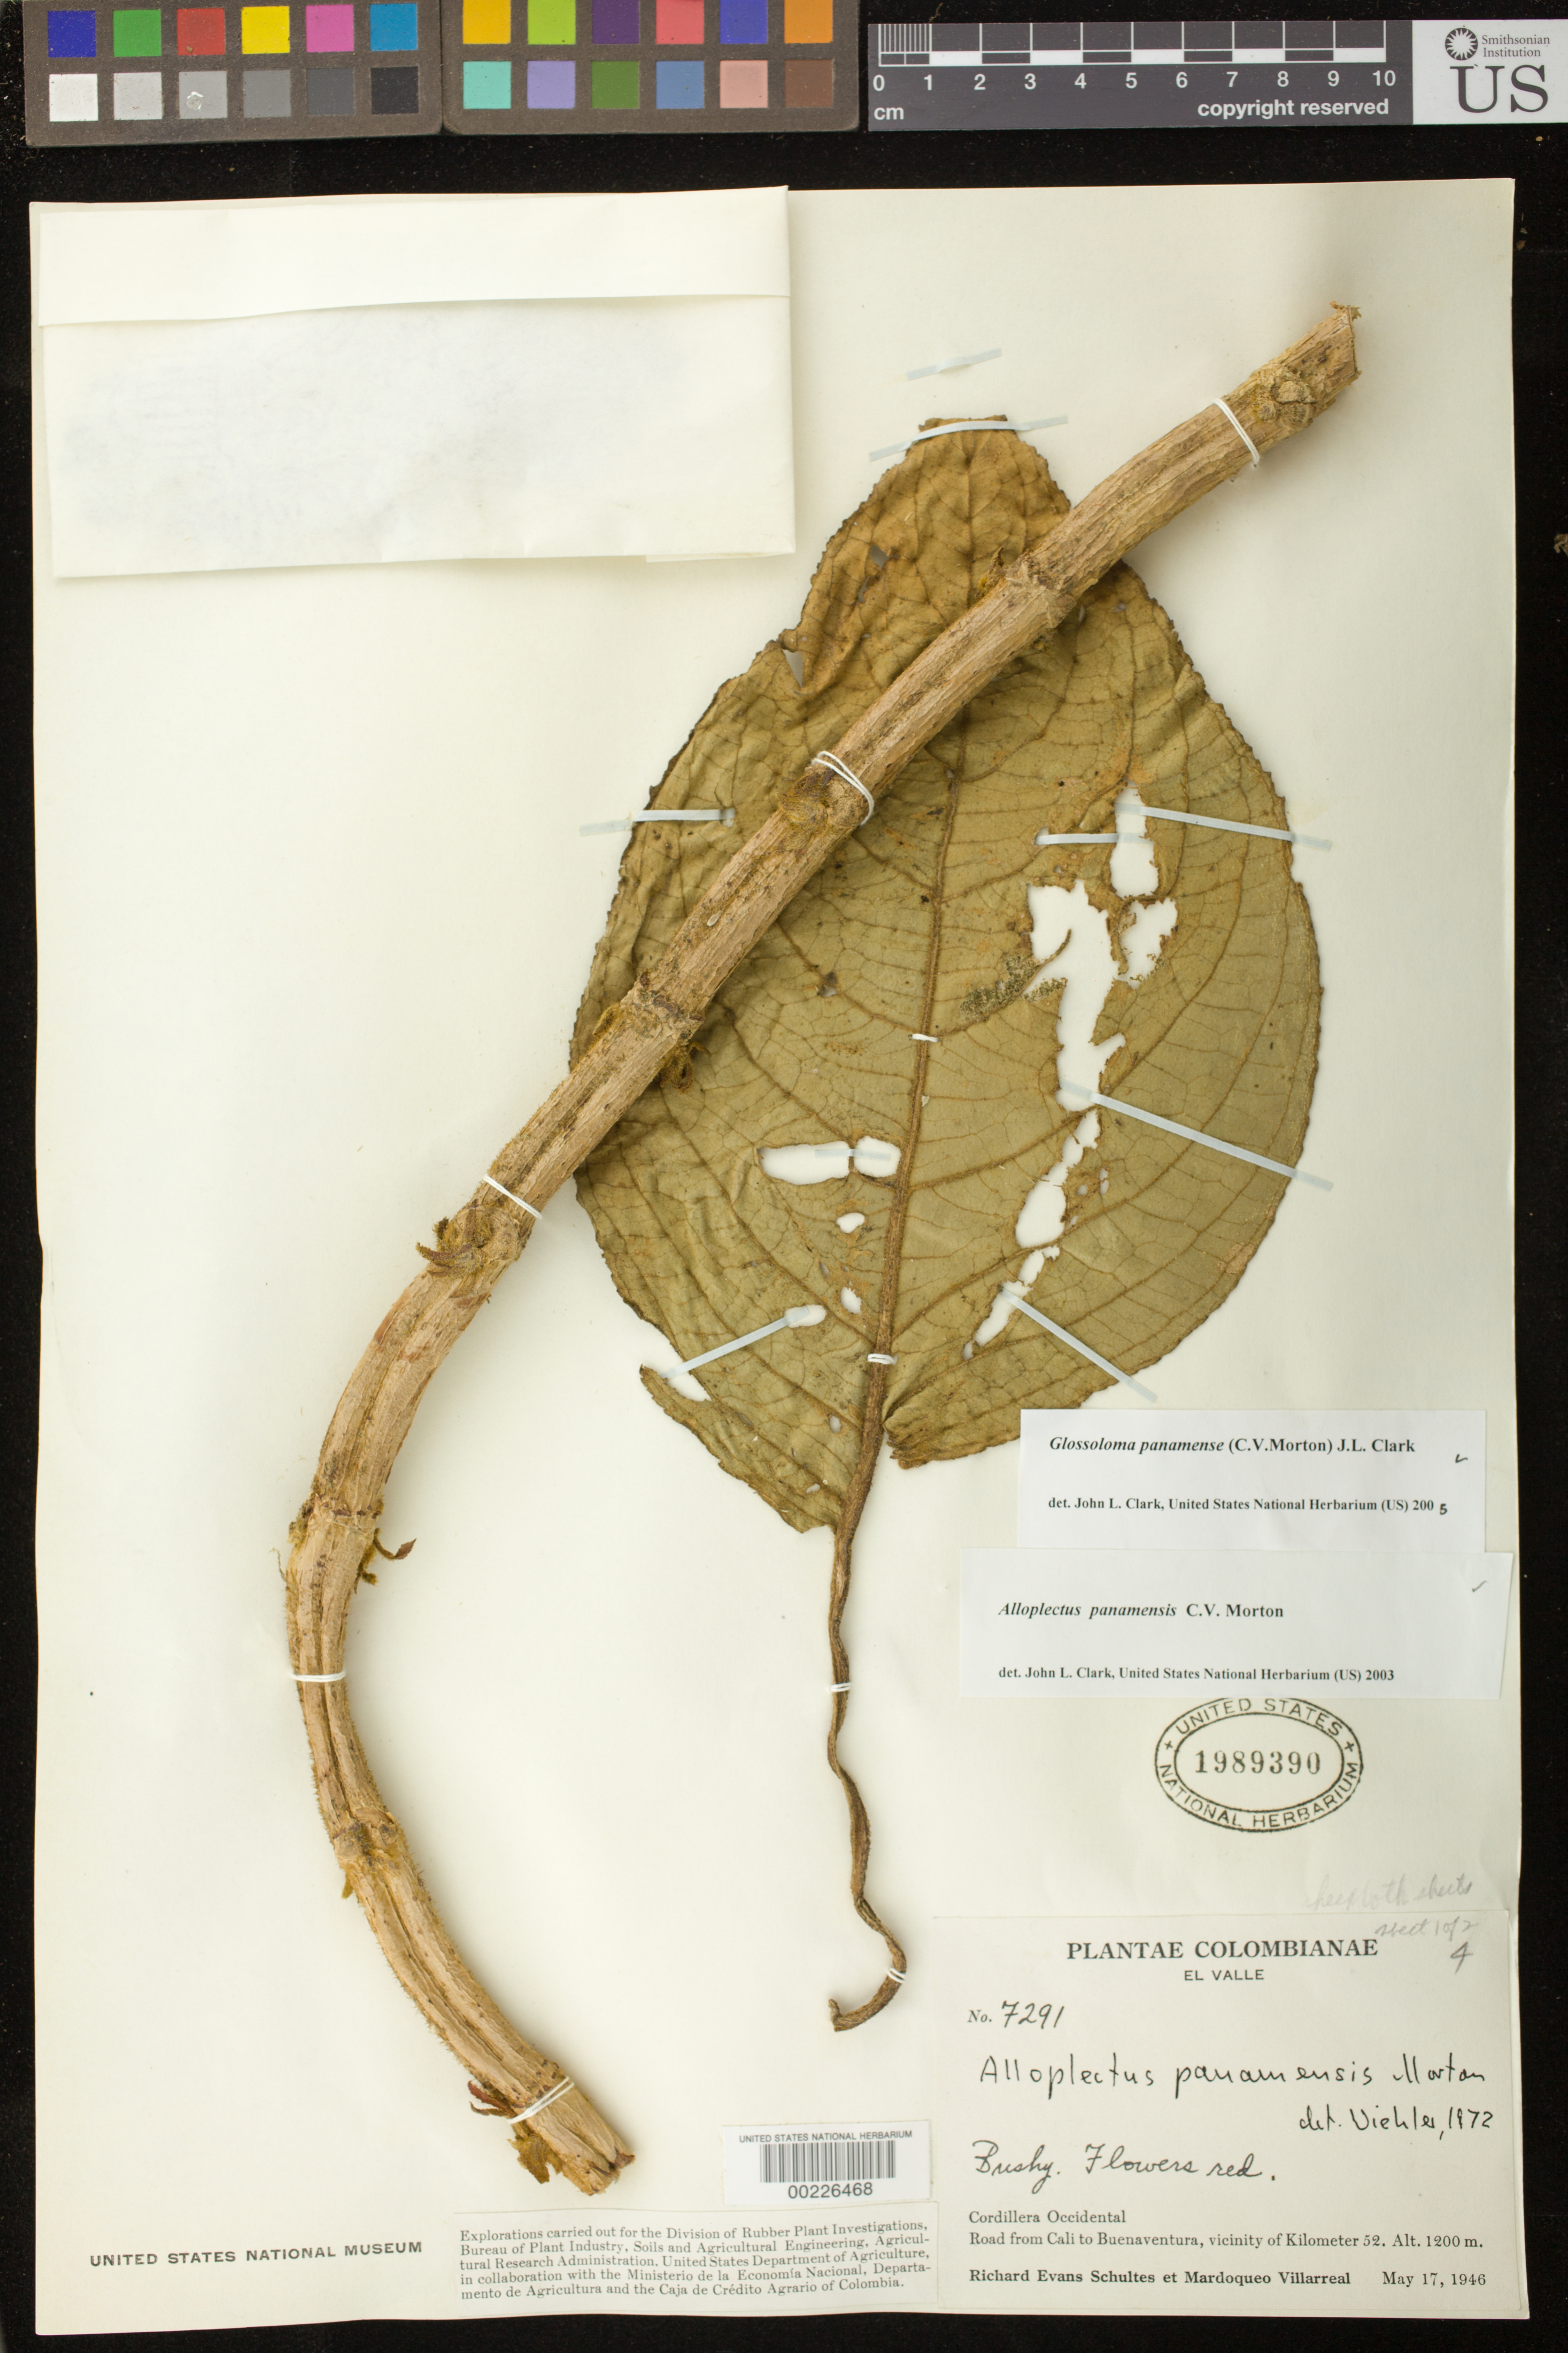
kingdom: Plantae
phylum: Tracheophyta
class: Magnoliopsida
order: Lamiales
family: Gesneriaceae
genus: Glossoloma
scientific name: Glossoloma panamense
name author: (C.V. Morton) J.L. Clark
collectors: R. E. Schultes & M. Villarreal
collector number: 7291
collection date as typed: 17 May 1946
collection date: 1946-05-17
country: Colombia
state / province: Valle del Cauca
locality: Cordillera Occidental, road from Cali to Buenaventura, vicinity of km 52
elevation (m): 1200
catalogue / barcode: US 1989390